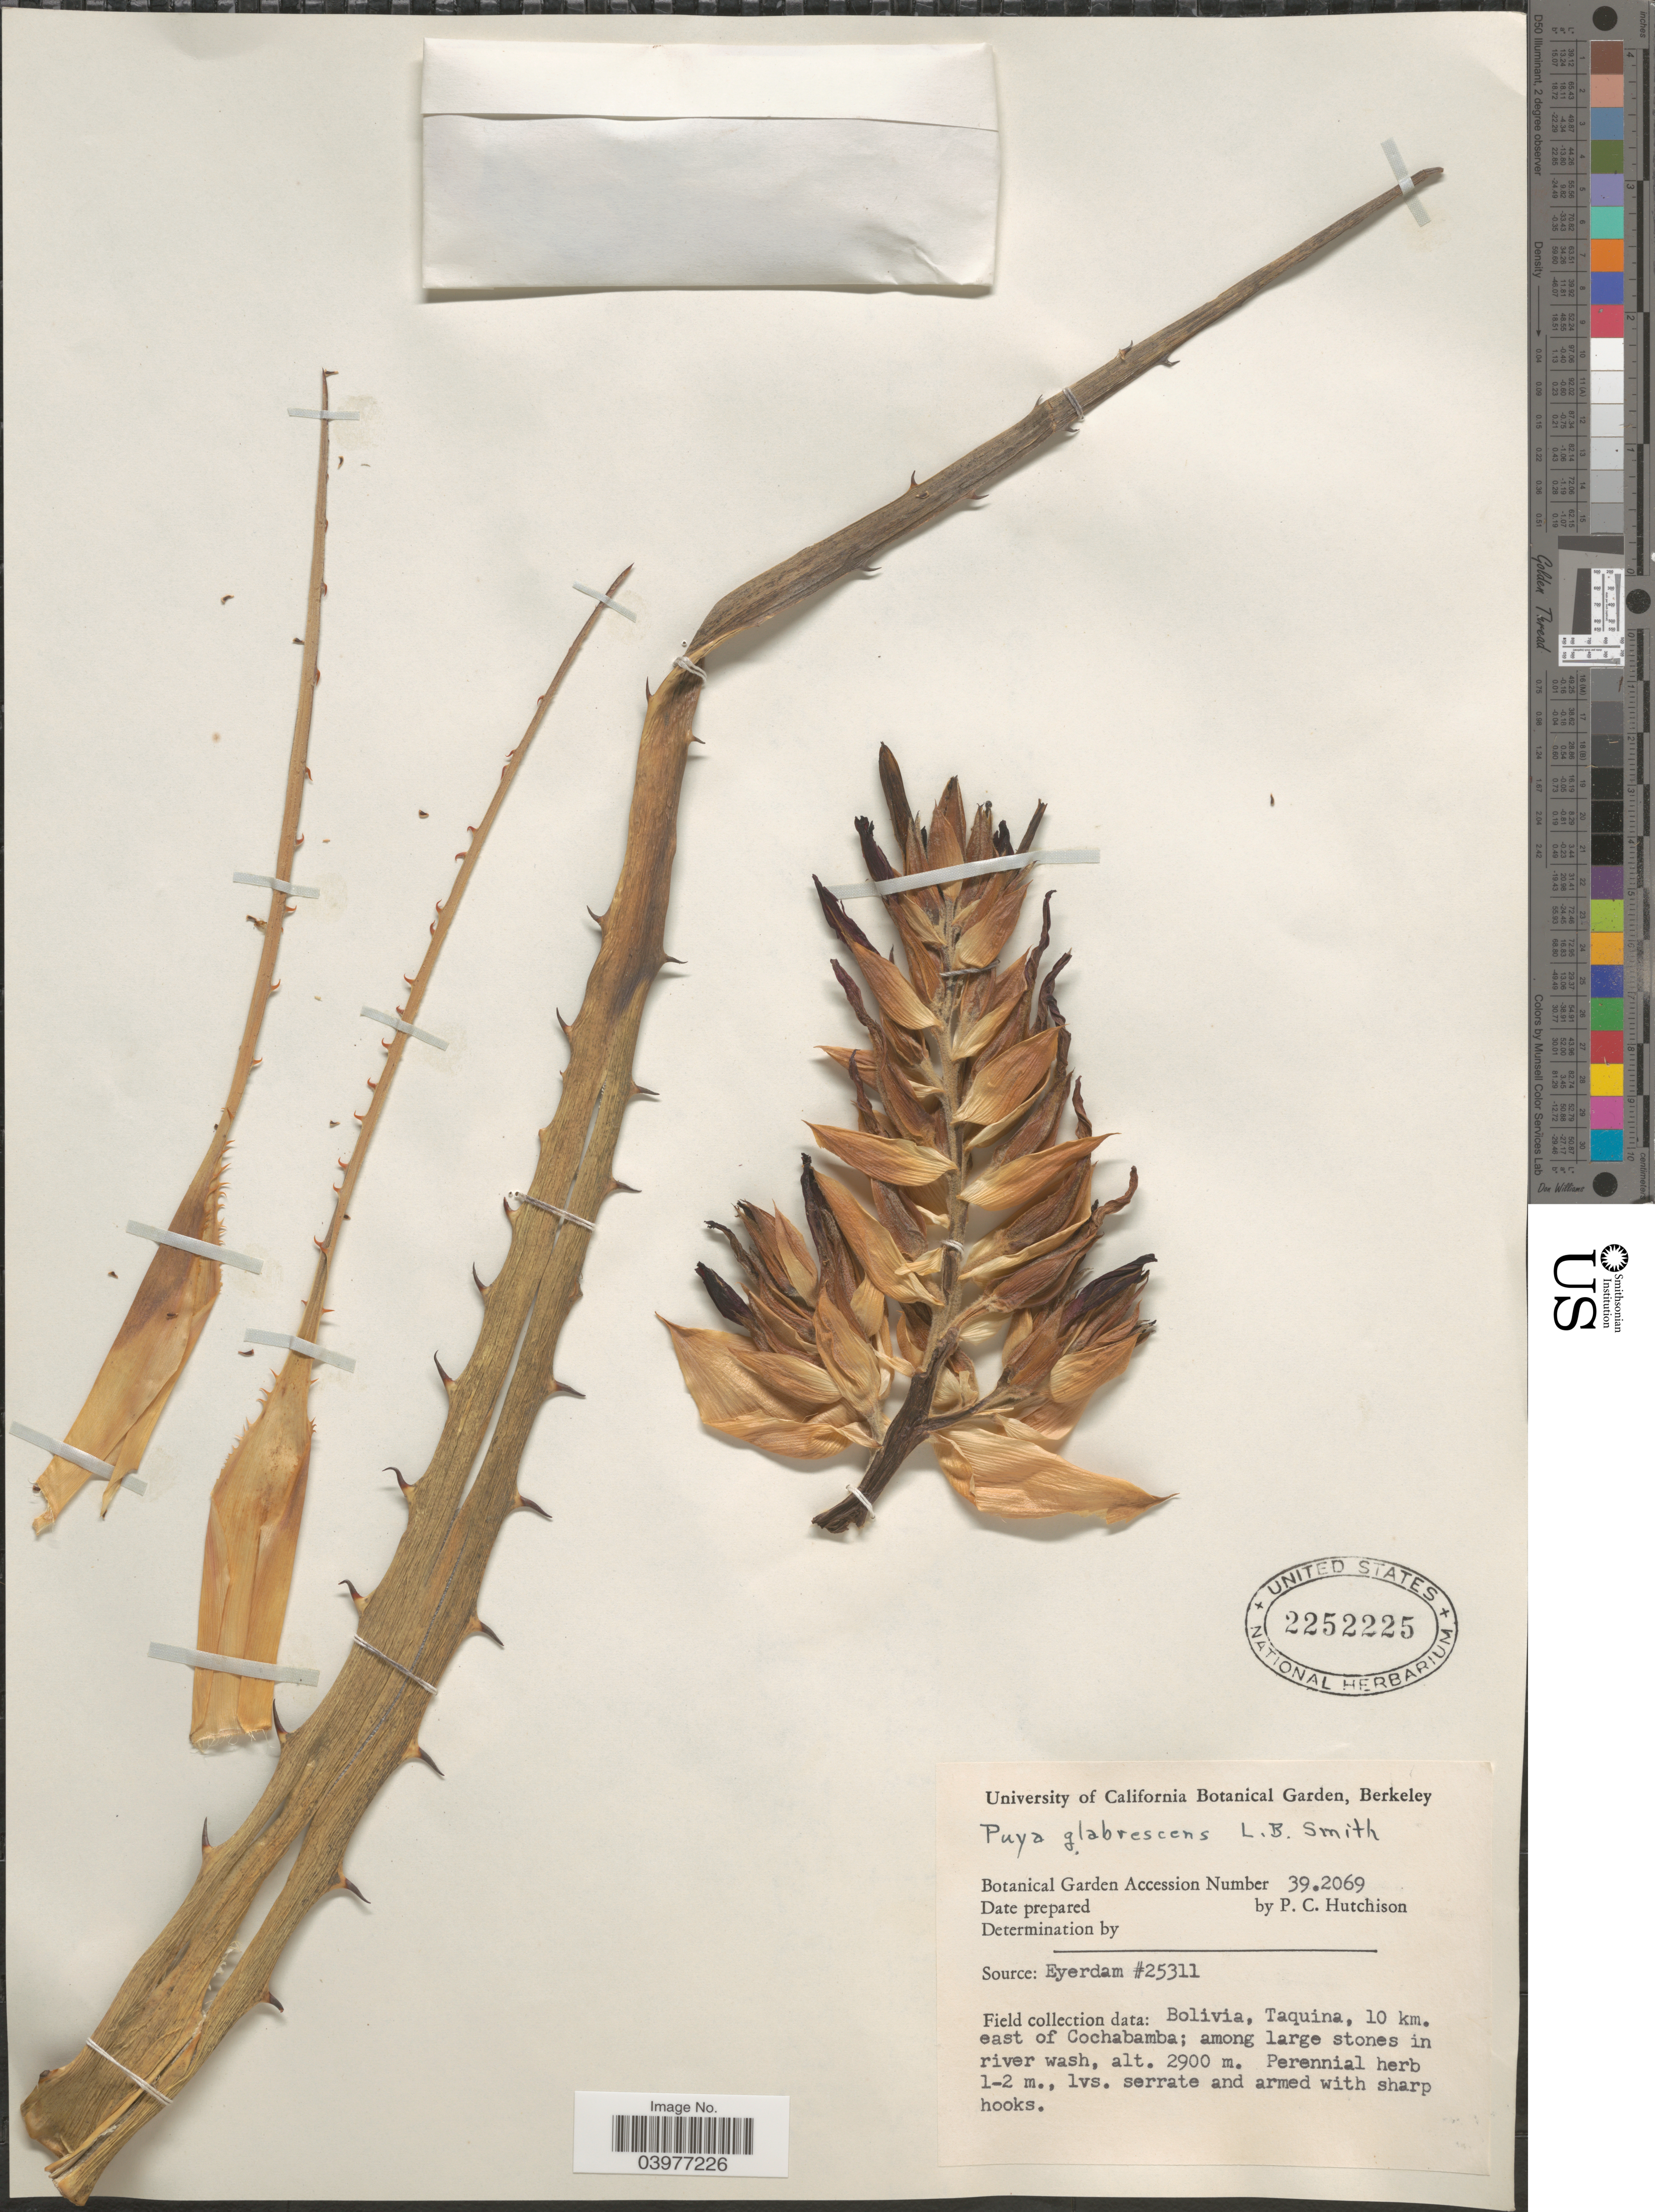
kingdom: Plantae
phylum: Tracheophyta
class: Liliopsida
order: Poales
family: Bromeliaceae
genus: Puya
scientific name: Puya glabrescens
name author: L.B. Sm.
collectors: P. C. Hutchison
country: United States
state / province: California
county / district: Alameda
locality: University of California Botanical Garden, Berkeley.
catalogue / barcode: US 2252225